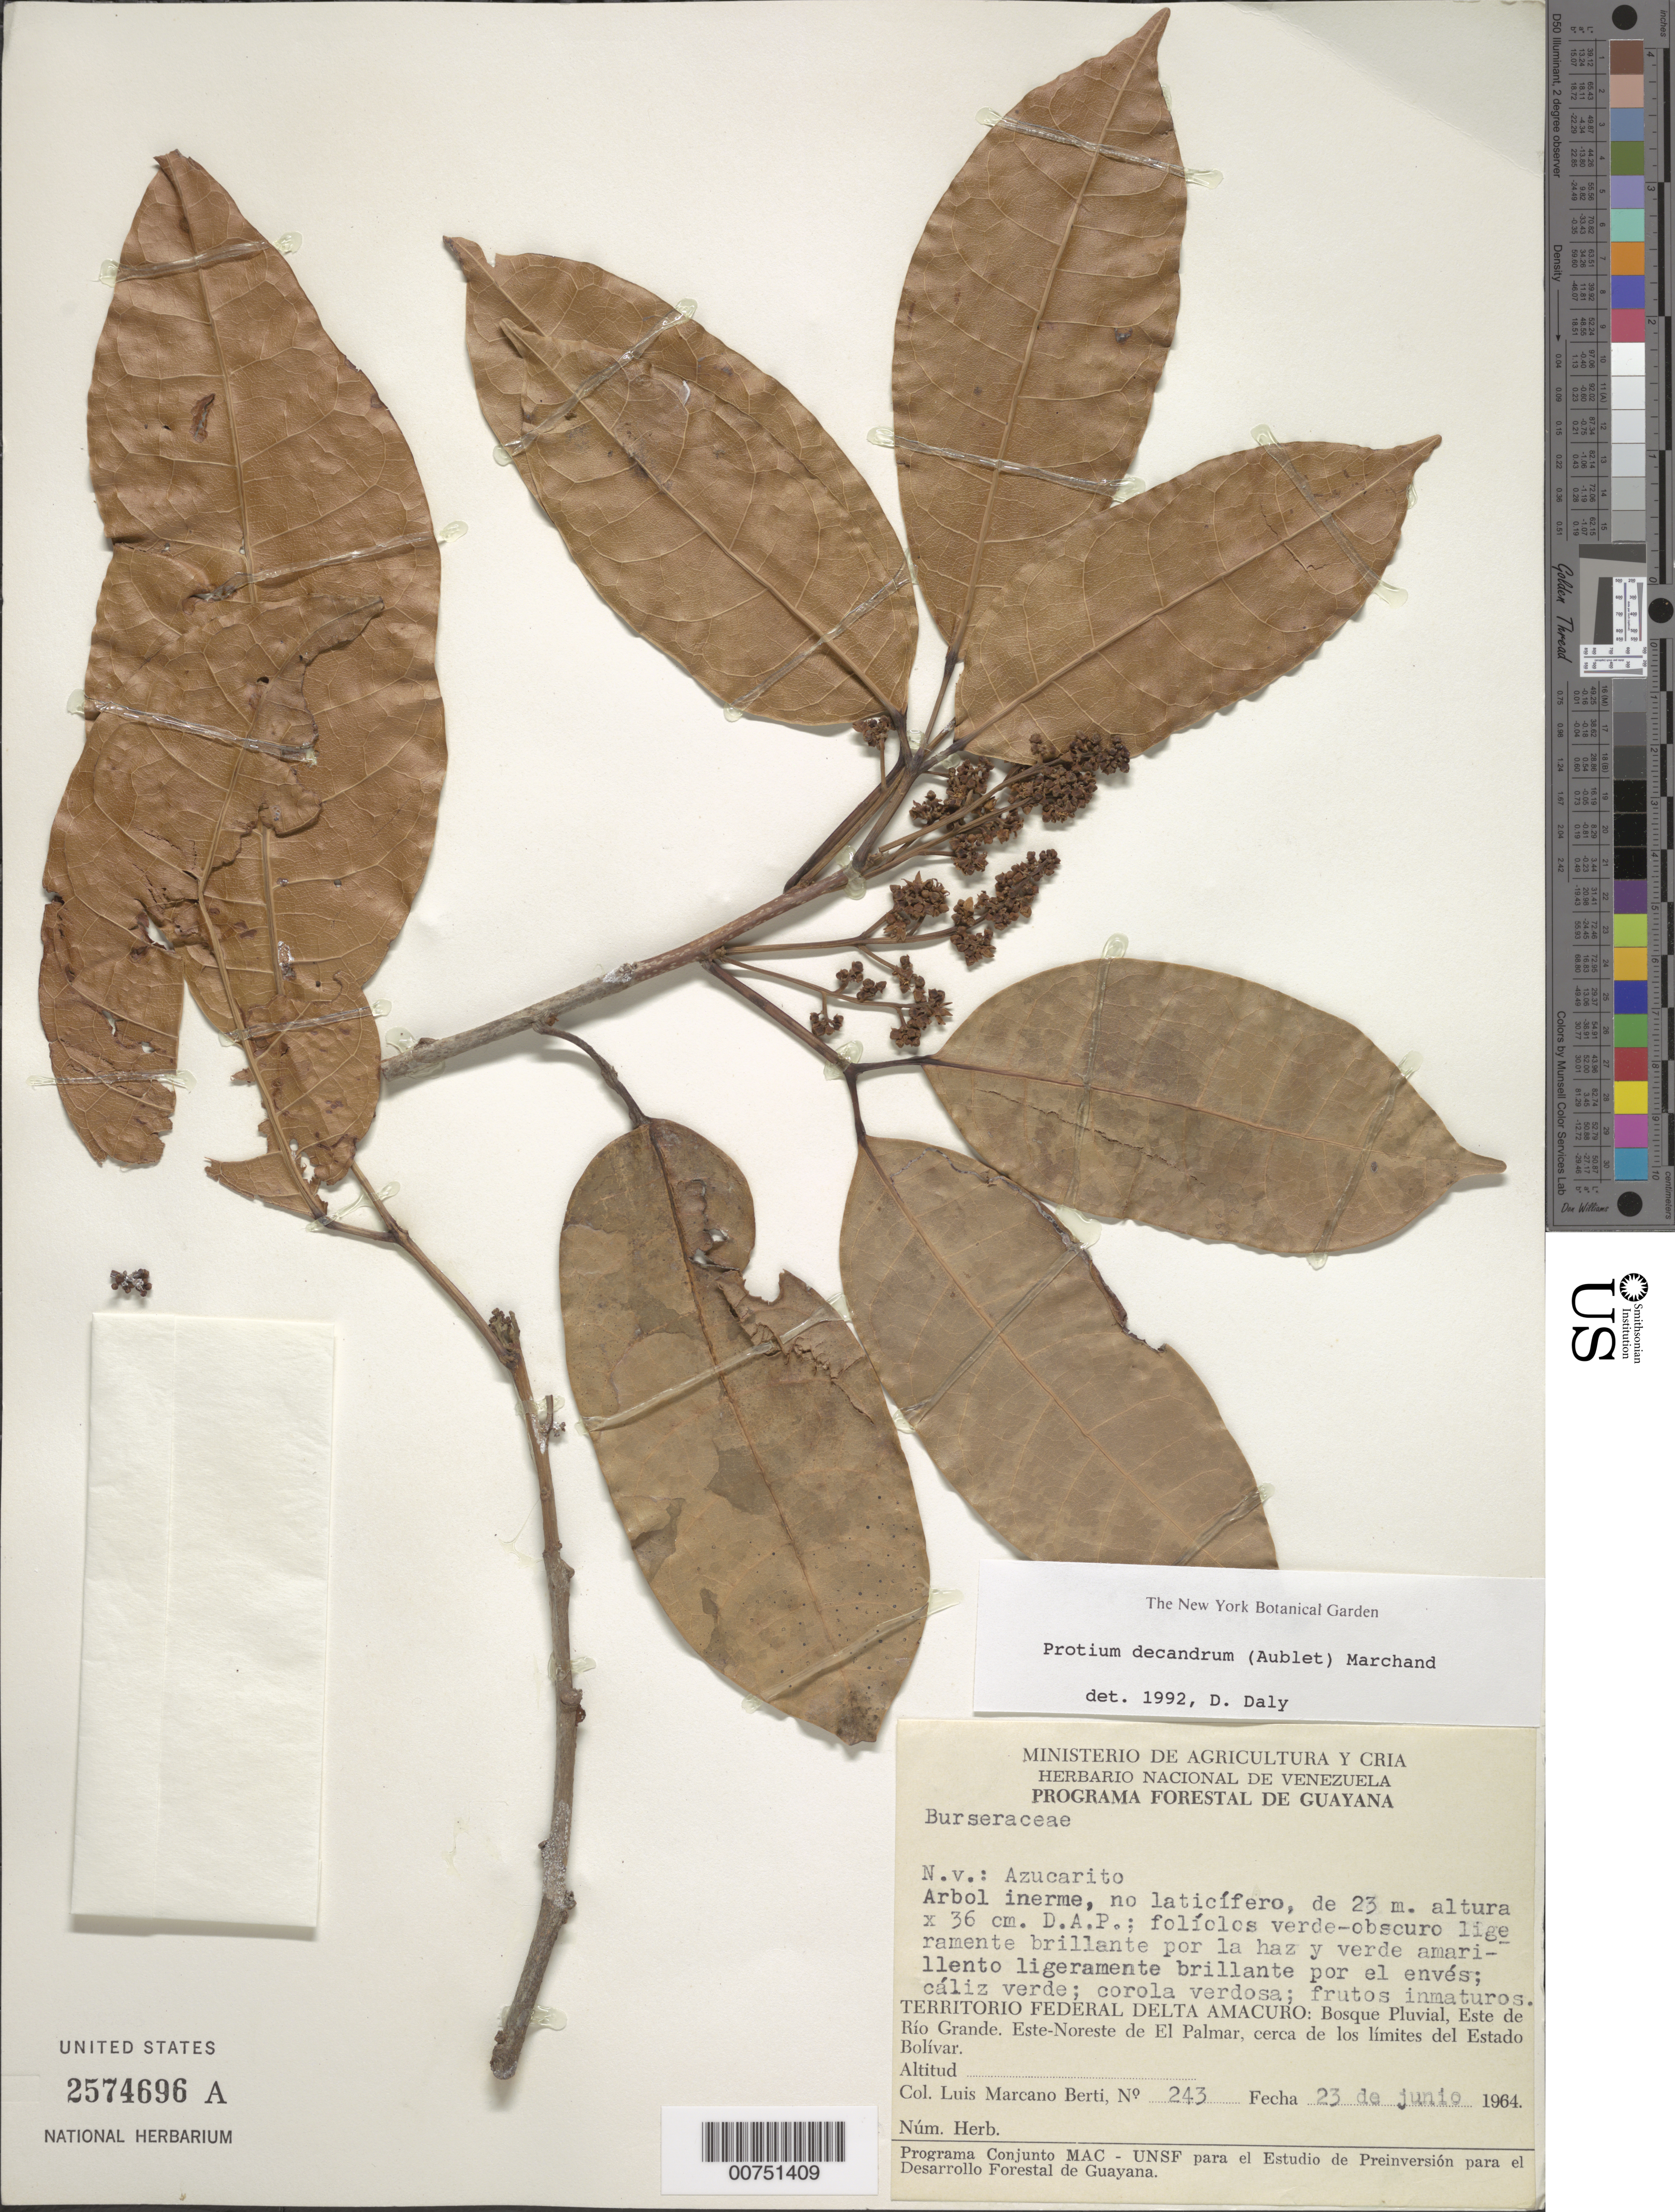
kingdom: Plantae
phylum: Tracheophyta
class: Magnoliopsida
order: Sapindales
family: Burseraceae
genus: Protium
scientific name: Protium decandrum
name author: (Aubl.) Marchand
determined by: Daly, D. C.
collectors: L. Marcano-Berti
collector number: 243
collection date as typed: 23-Jun-64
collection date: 1964-06-23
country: Venezuela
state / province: Delta Amacuro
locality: Este de Río Grande, ENE de El Palmar, cerca de los limites del Estado Bolívar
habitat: Bosque pluvial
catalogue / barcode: US 2574696A